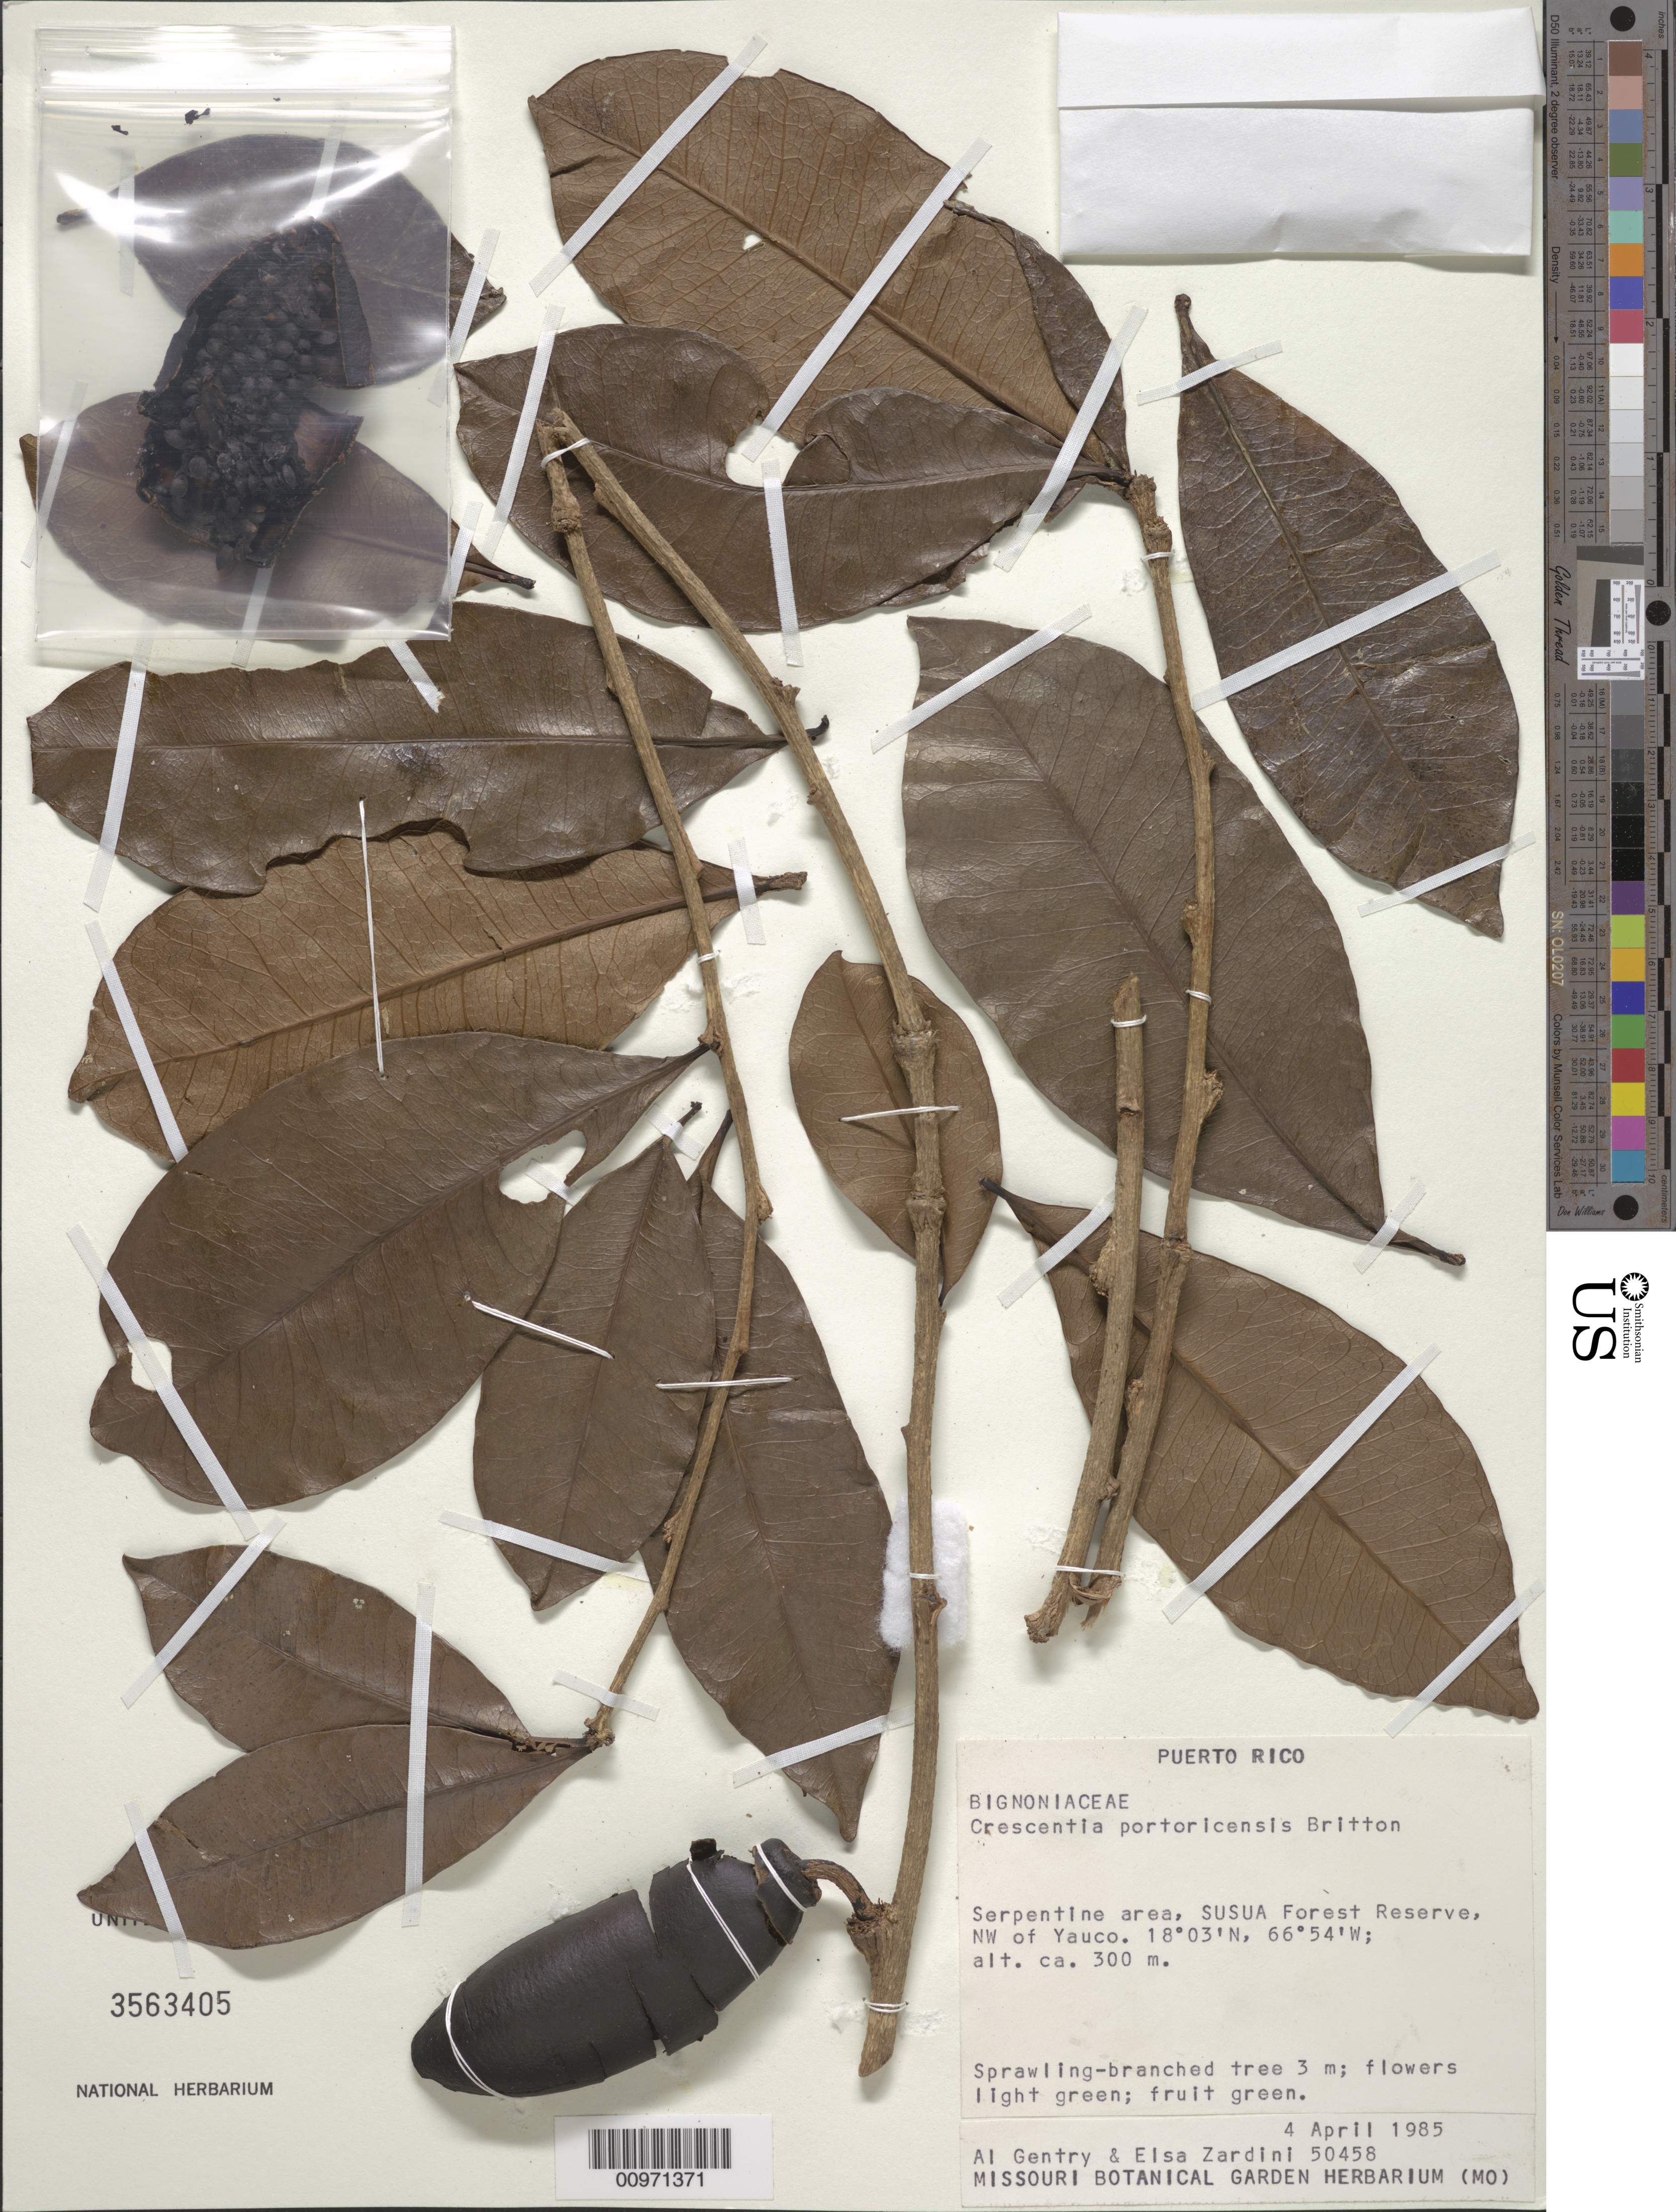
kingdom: Plantae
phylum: Tracheophyta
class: Magnoliopsida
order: Lamiales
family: Bignoniaceae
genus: Crescentia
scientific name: Crescentia portoricensis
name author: Britton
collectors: A. H. Gentry & E. M. Zardini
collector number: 50458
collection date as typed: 04 Apr 1985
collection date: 1985-04-04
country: Puerto Rico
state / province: Yauco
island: Puerto Rico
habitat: Serpentine area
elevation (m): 300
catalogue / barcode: US 3563405